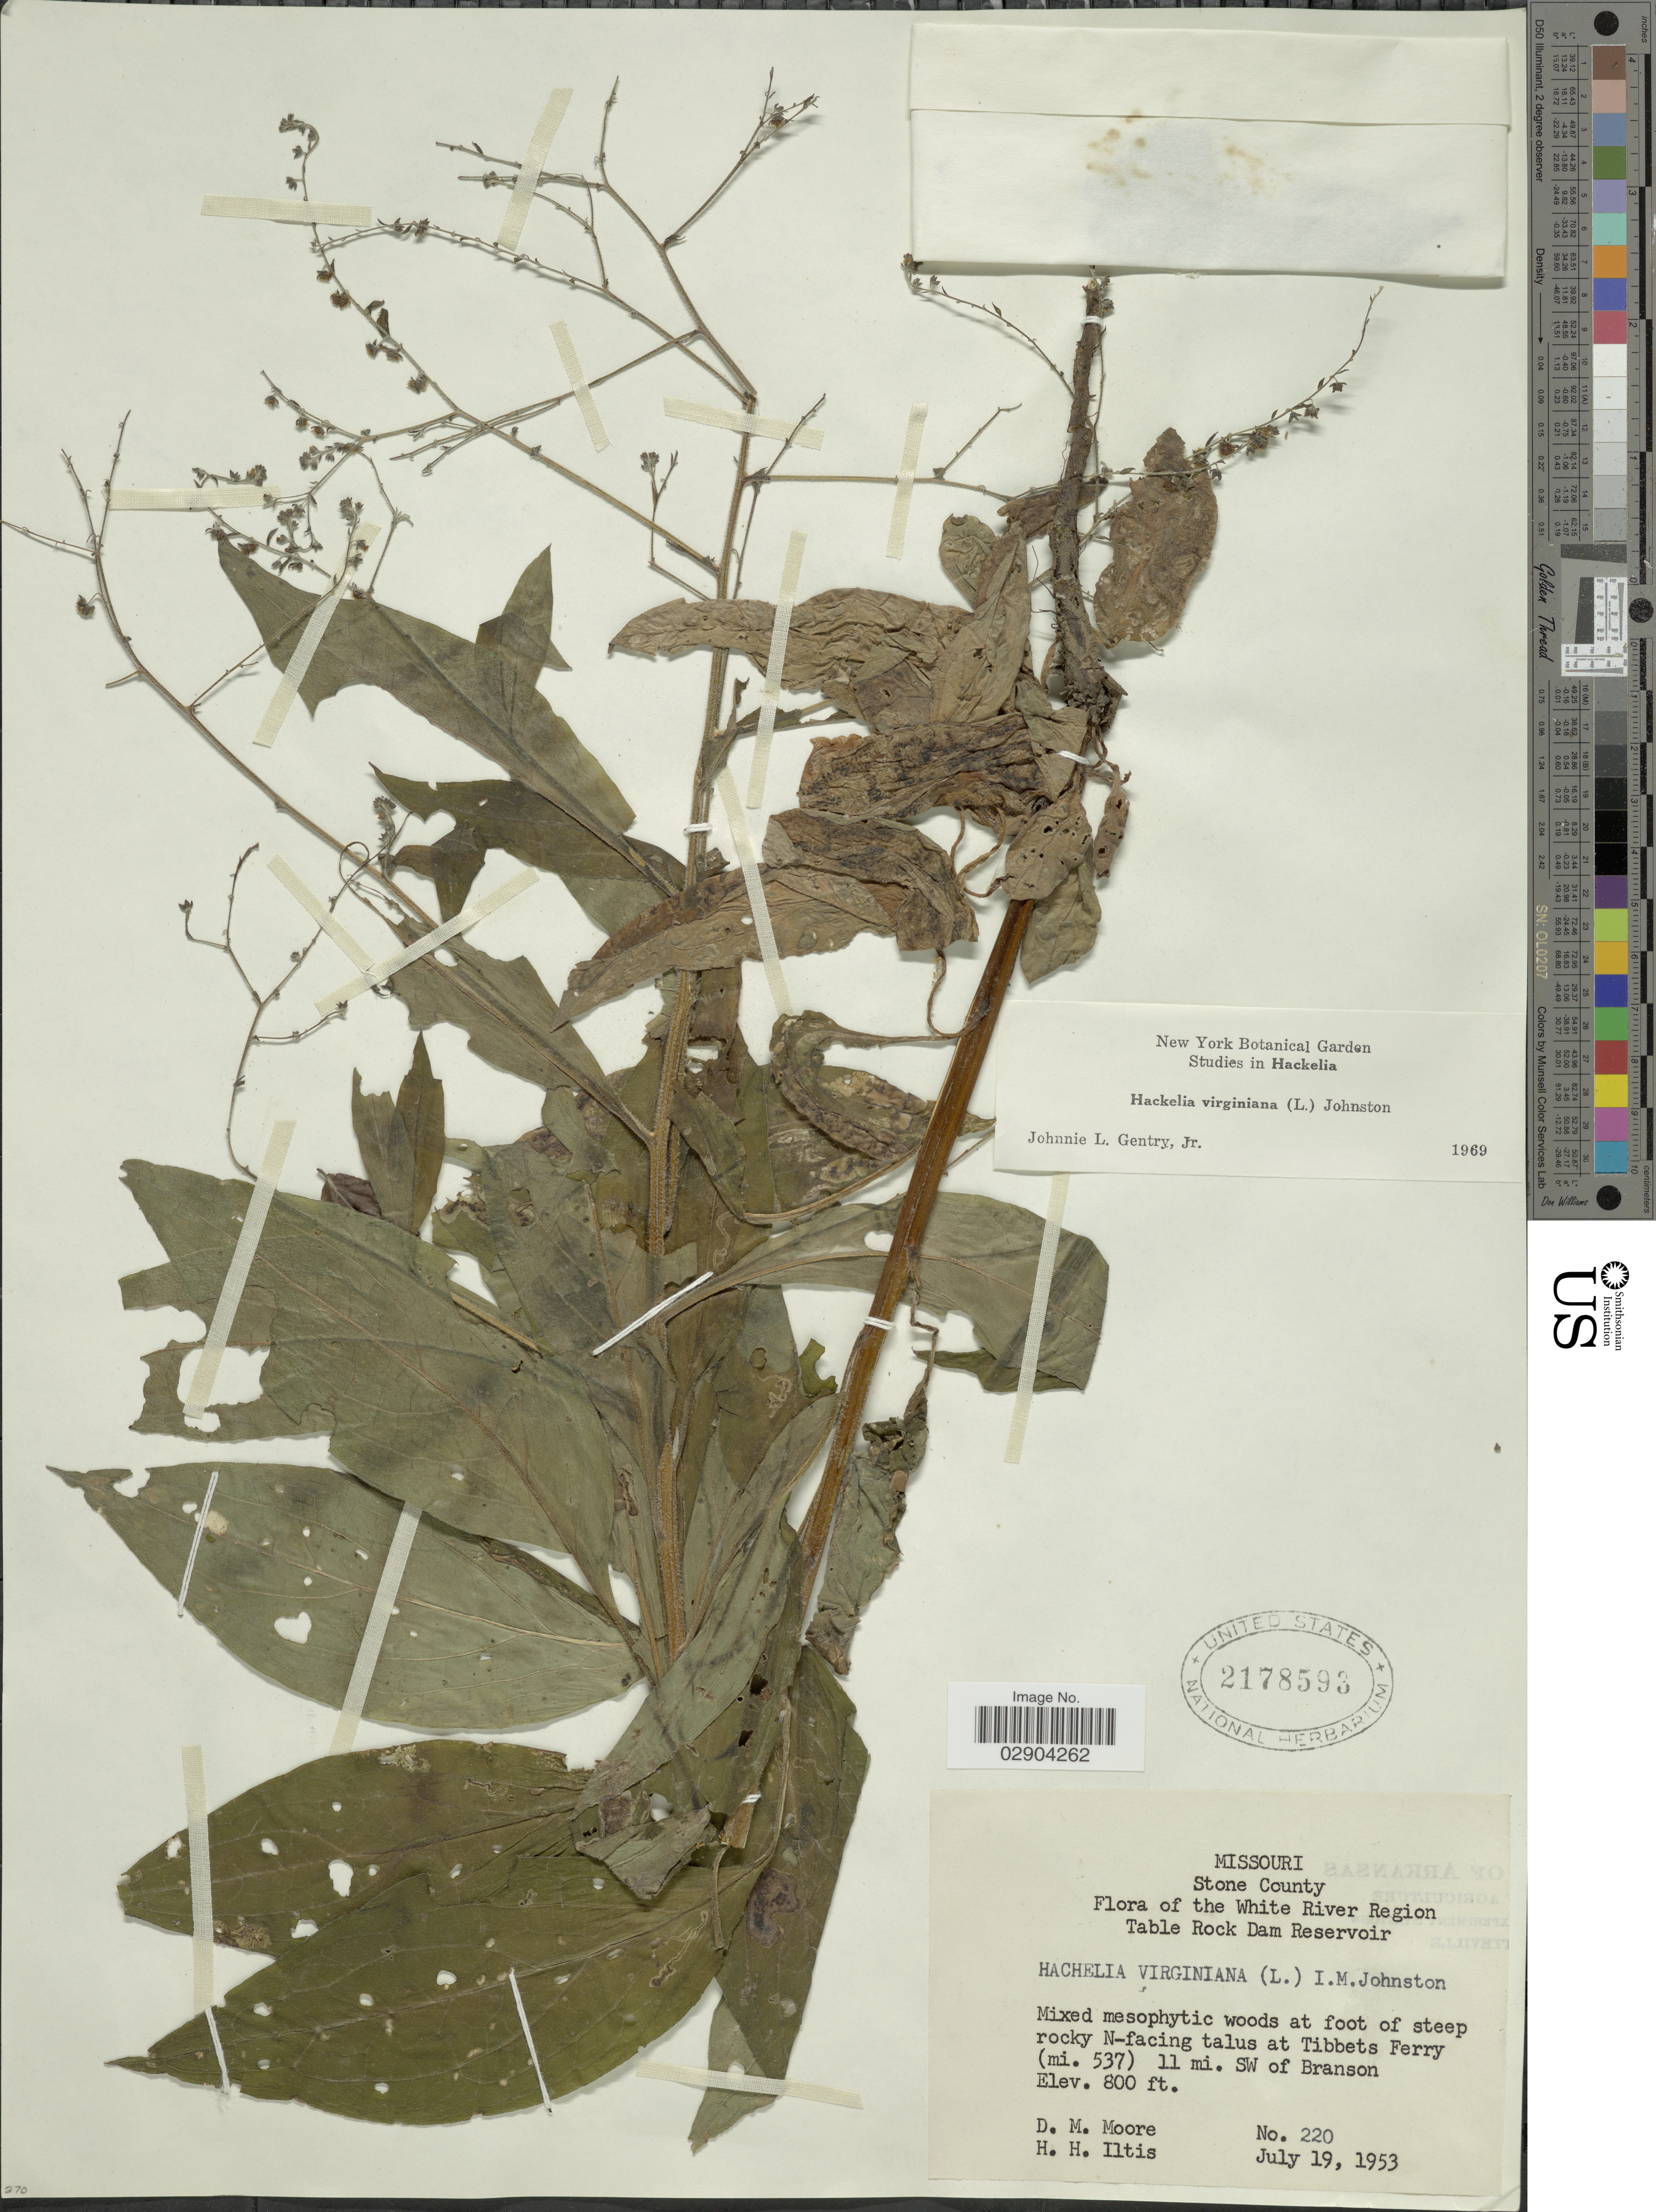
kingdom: Plantae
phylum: Tracheophyta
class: Magnoliopsida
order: Boraginales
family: Boraginaceae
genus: Hackelia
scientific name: Hackelia virginiana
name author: (L.) I.M. Johnst.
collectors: D. Moore & H. H. Iltis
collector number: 220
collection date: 1953-07-19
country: United States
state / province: Missouri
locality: Stone County. Flora of the White River Region. Table Rock Dam Reservoir. Mixed mesophytic woods at foot of steep rocky N-facing talus at Tibbets Ferry (mi. 537) 11 mi. SW of Branson.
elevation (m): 244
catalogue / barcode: US 2178593